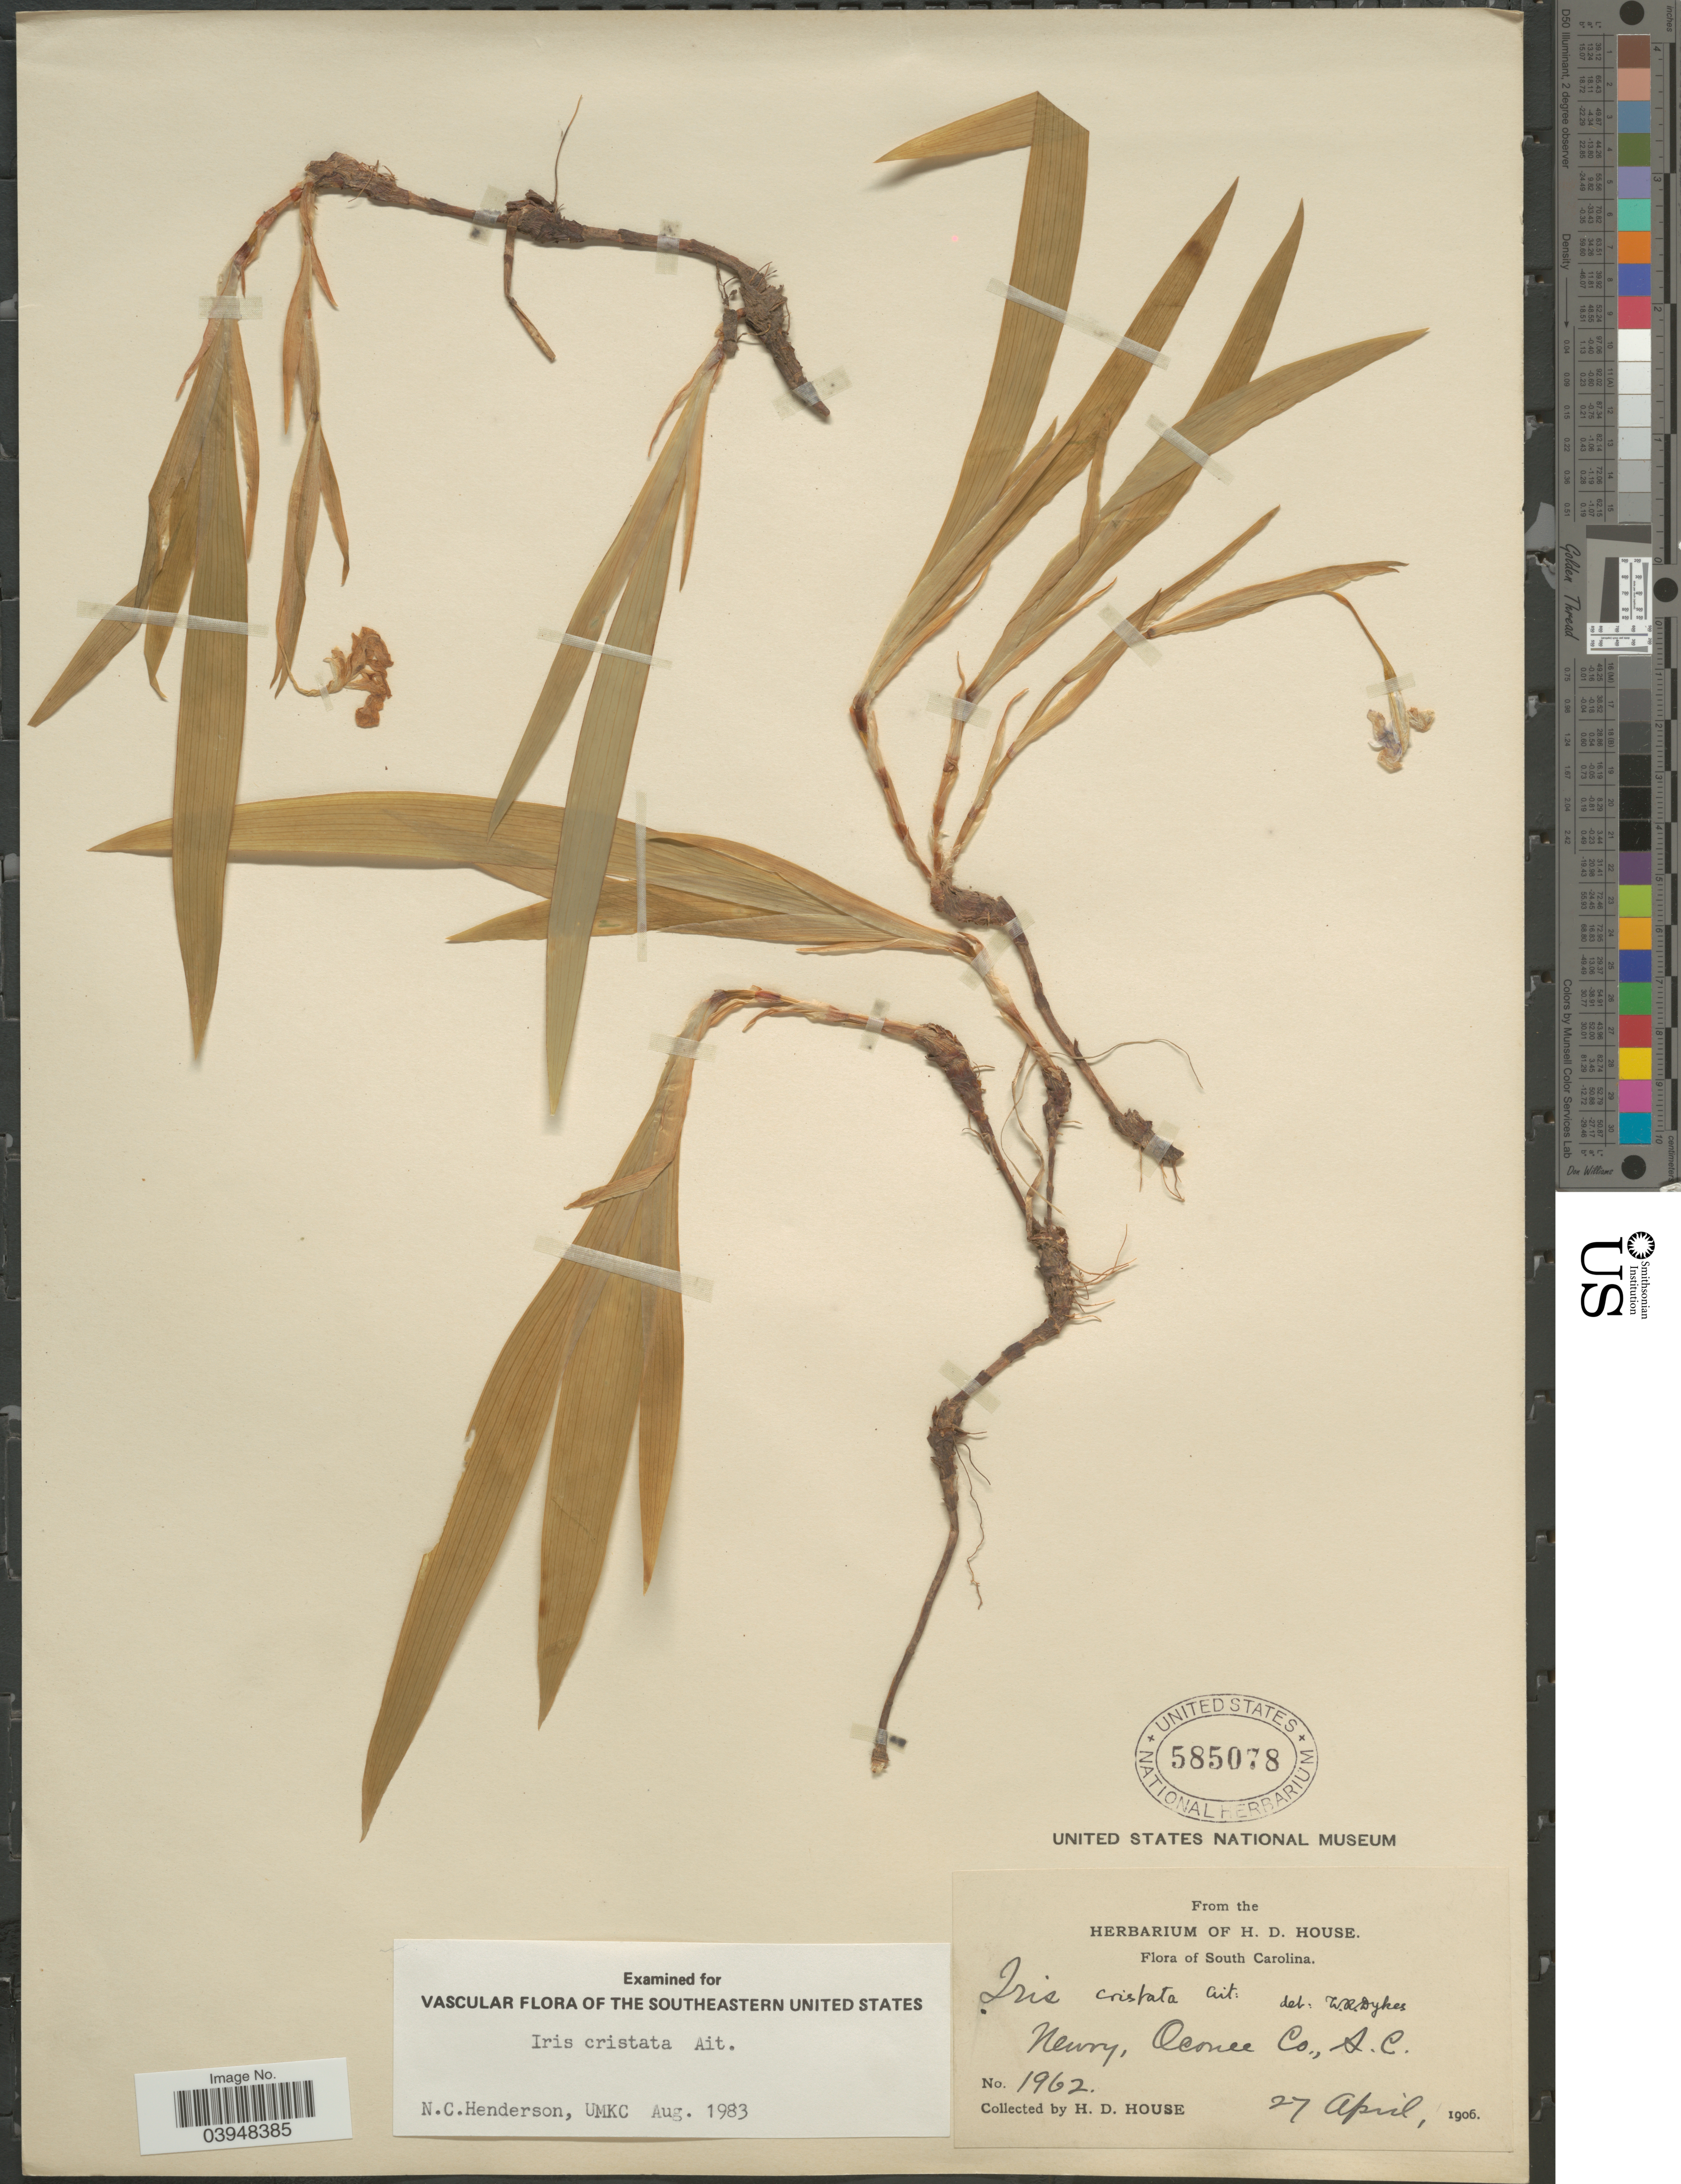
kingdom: Plantae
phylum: Tracheophyta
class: Liliopsida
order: Asparagales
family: Iridaceae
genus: Iris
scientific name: Iris cristata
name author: Aiton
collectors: H. D. House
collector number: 1962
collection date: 1906-04-27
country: United States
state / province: South Carolina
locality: Newry, Oconee Co.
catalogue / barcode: US 585078